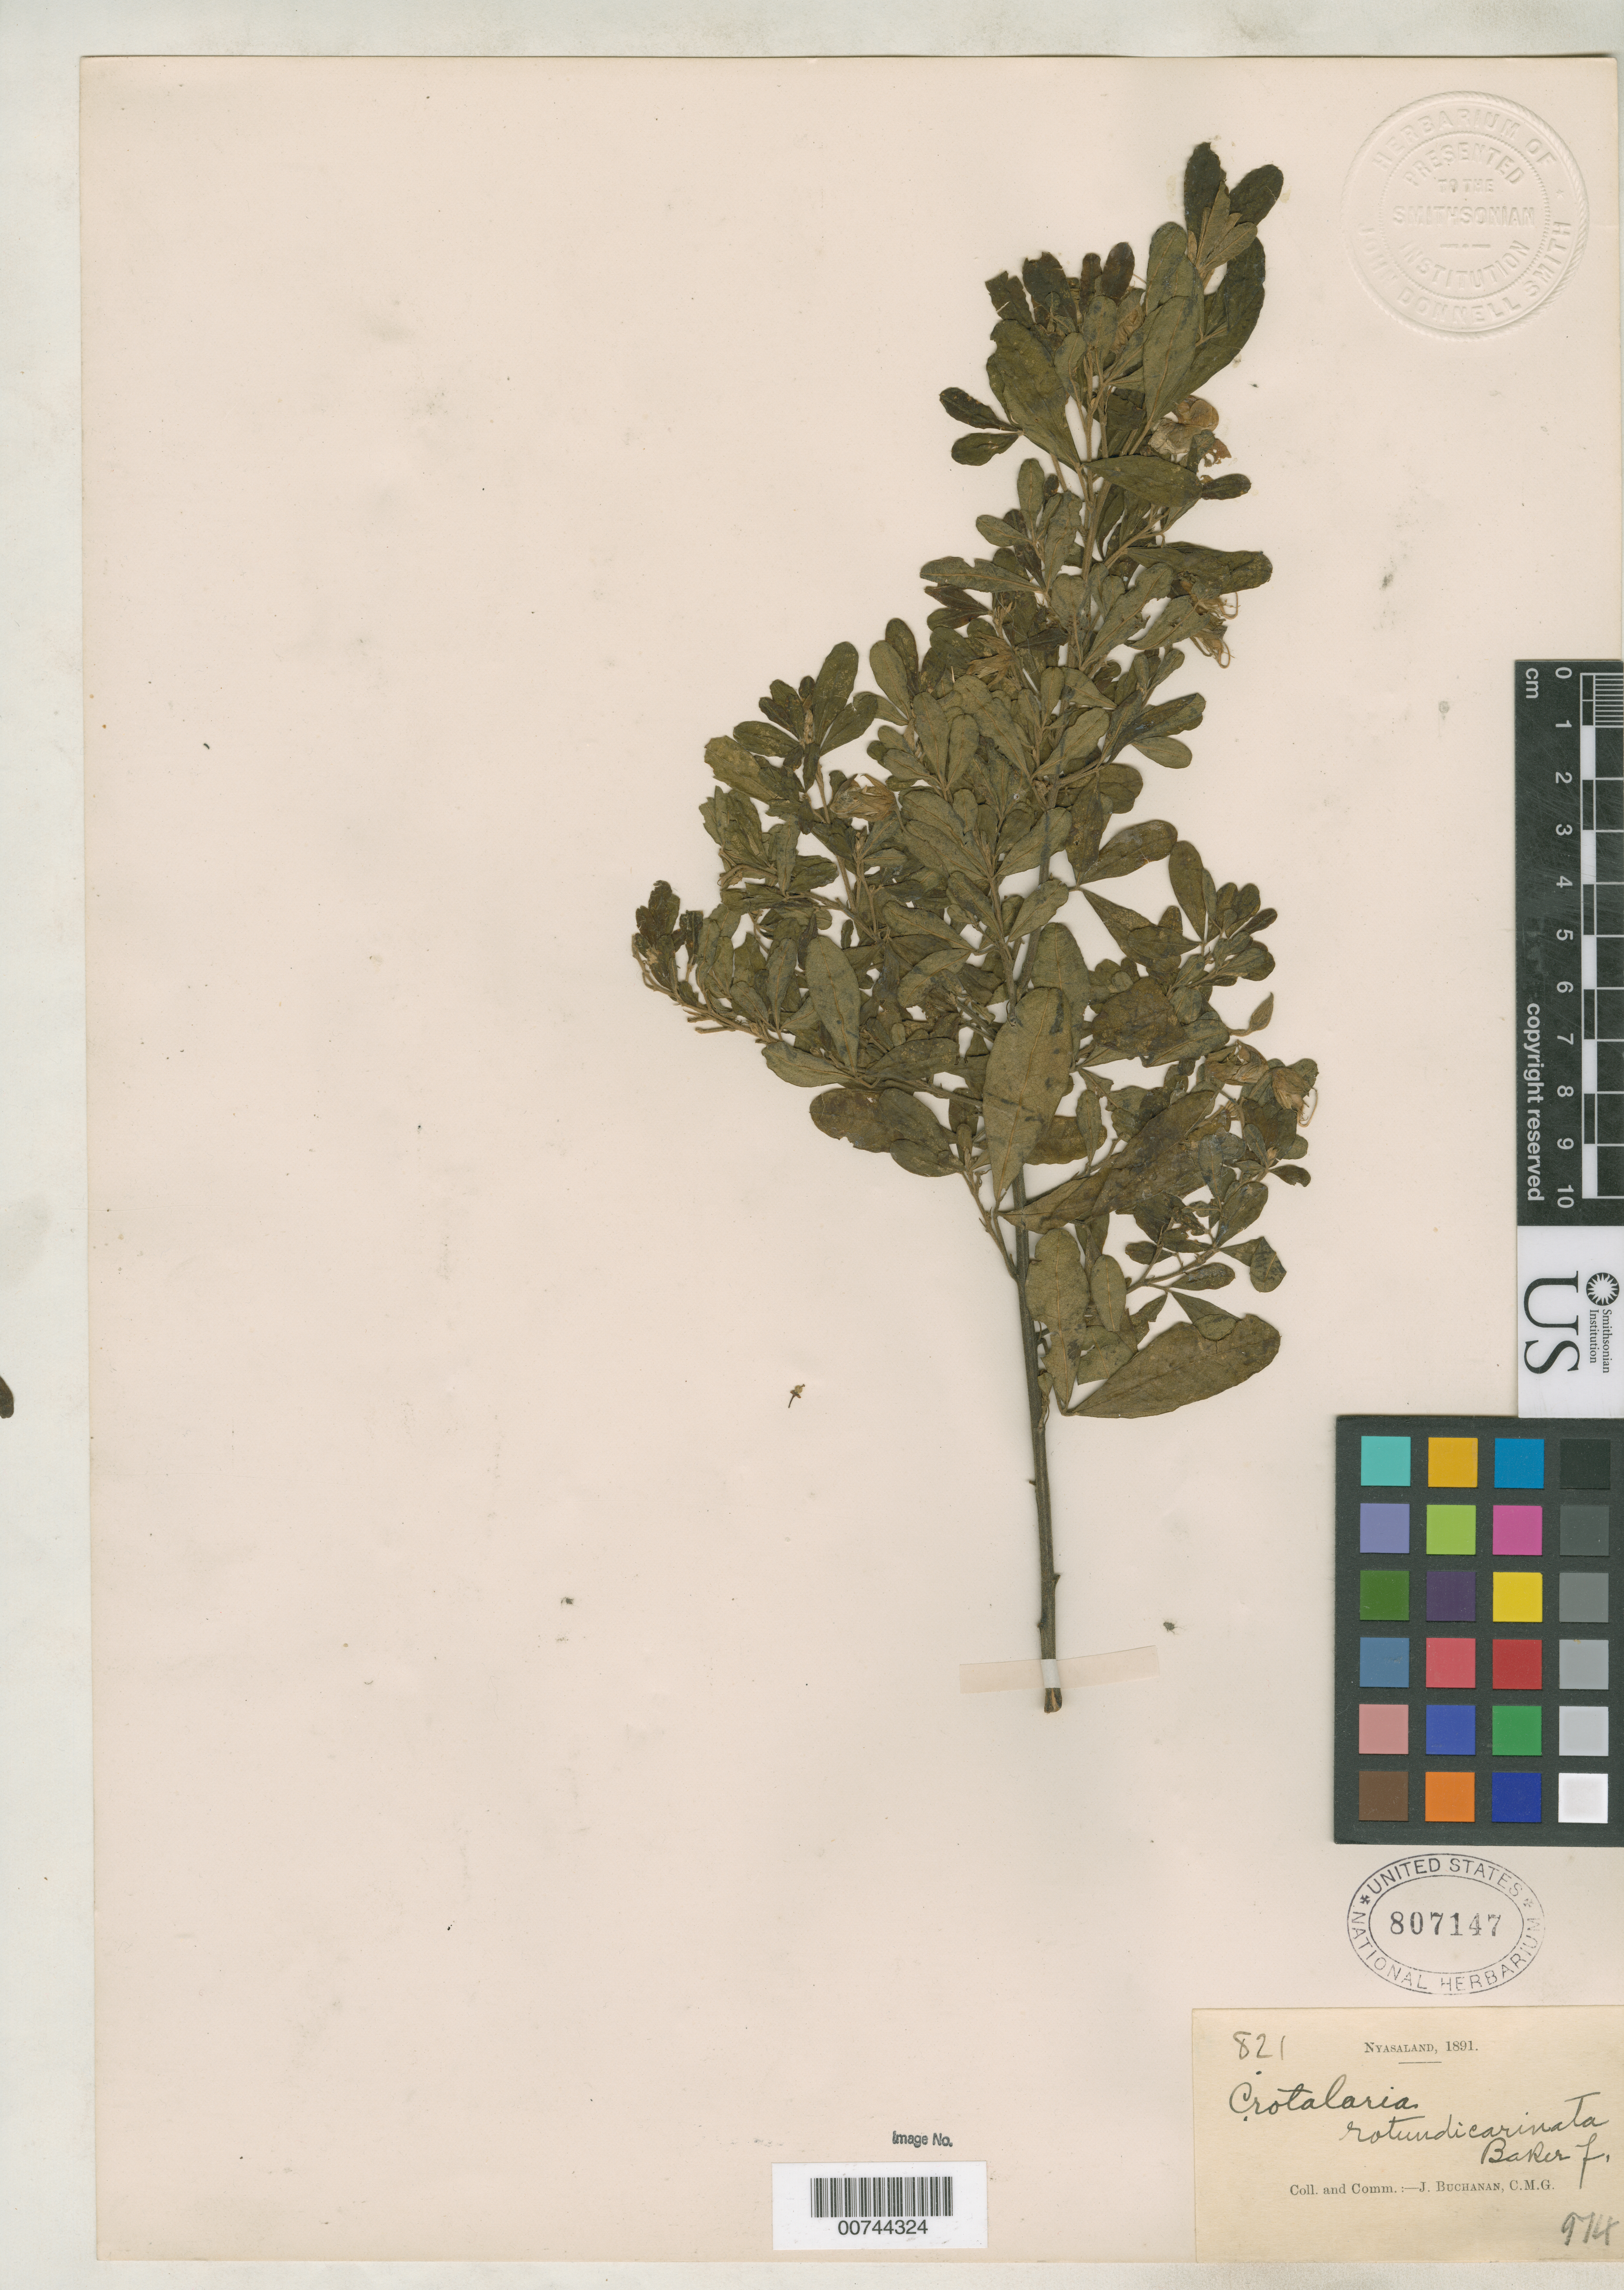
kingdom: Plantae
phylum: Tracheophyta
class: Magnoliopsida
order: Fabales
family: Fabaceae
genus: Crotalaria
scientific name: Crotalaria rotundicarinata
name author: Baker f.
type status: Isotype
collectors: J. Buchanan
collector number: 821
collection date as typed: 1891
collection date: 1891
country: Malawi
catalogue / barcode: US 807147